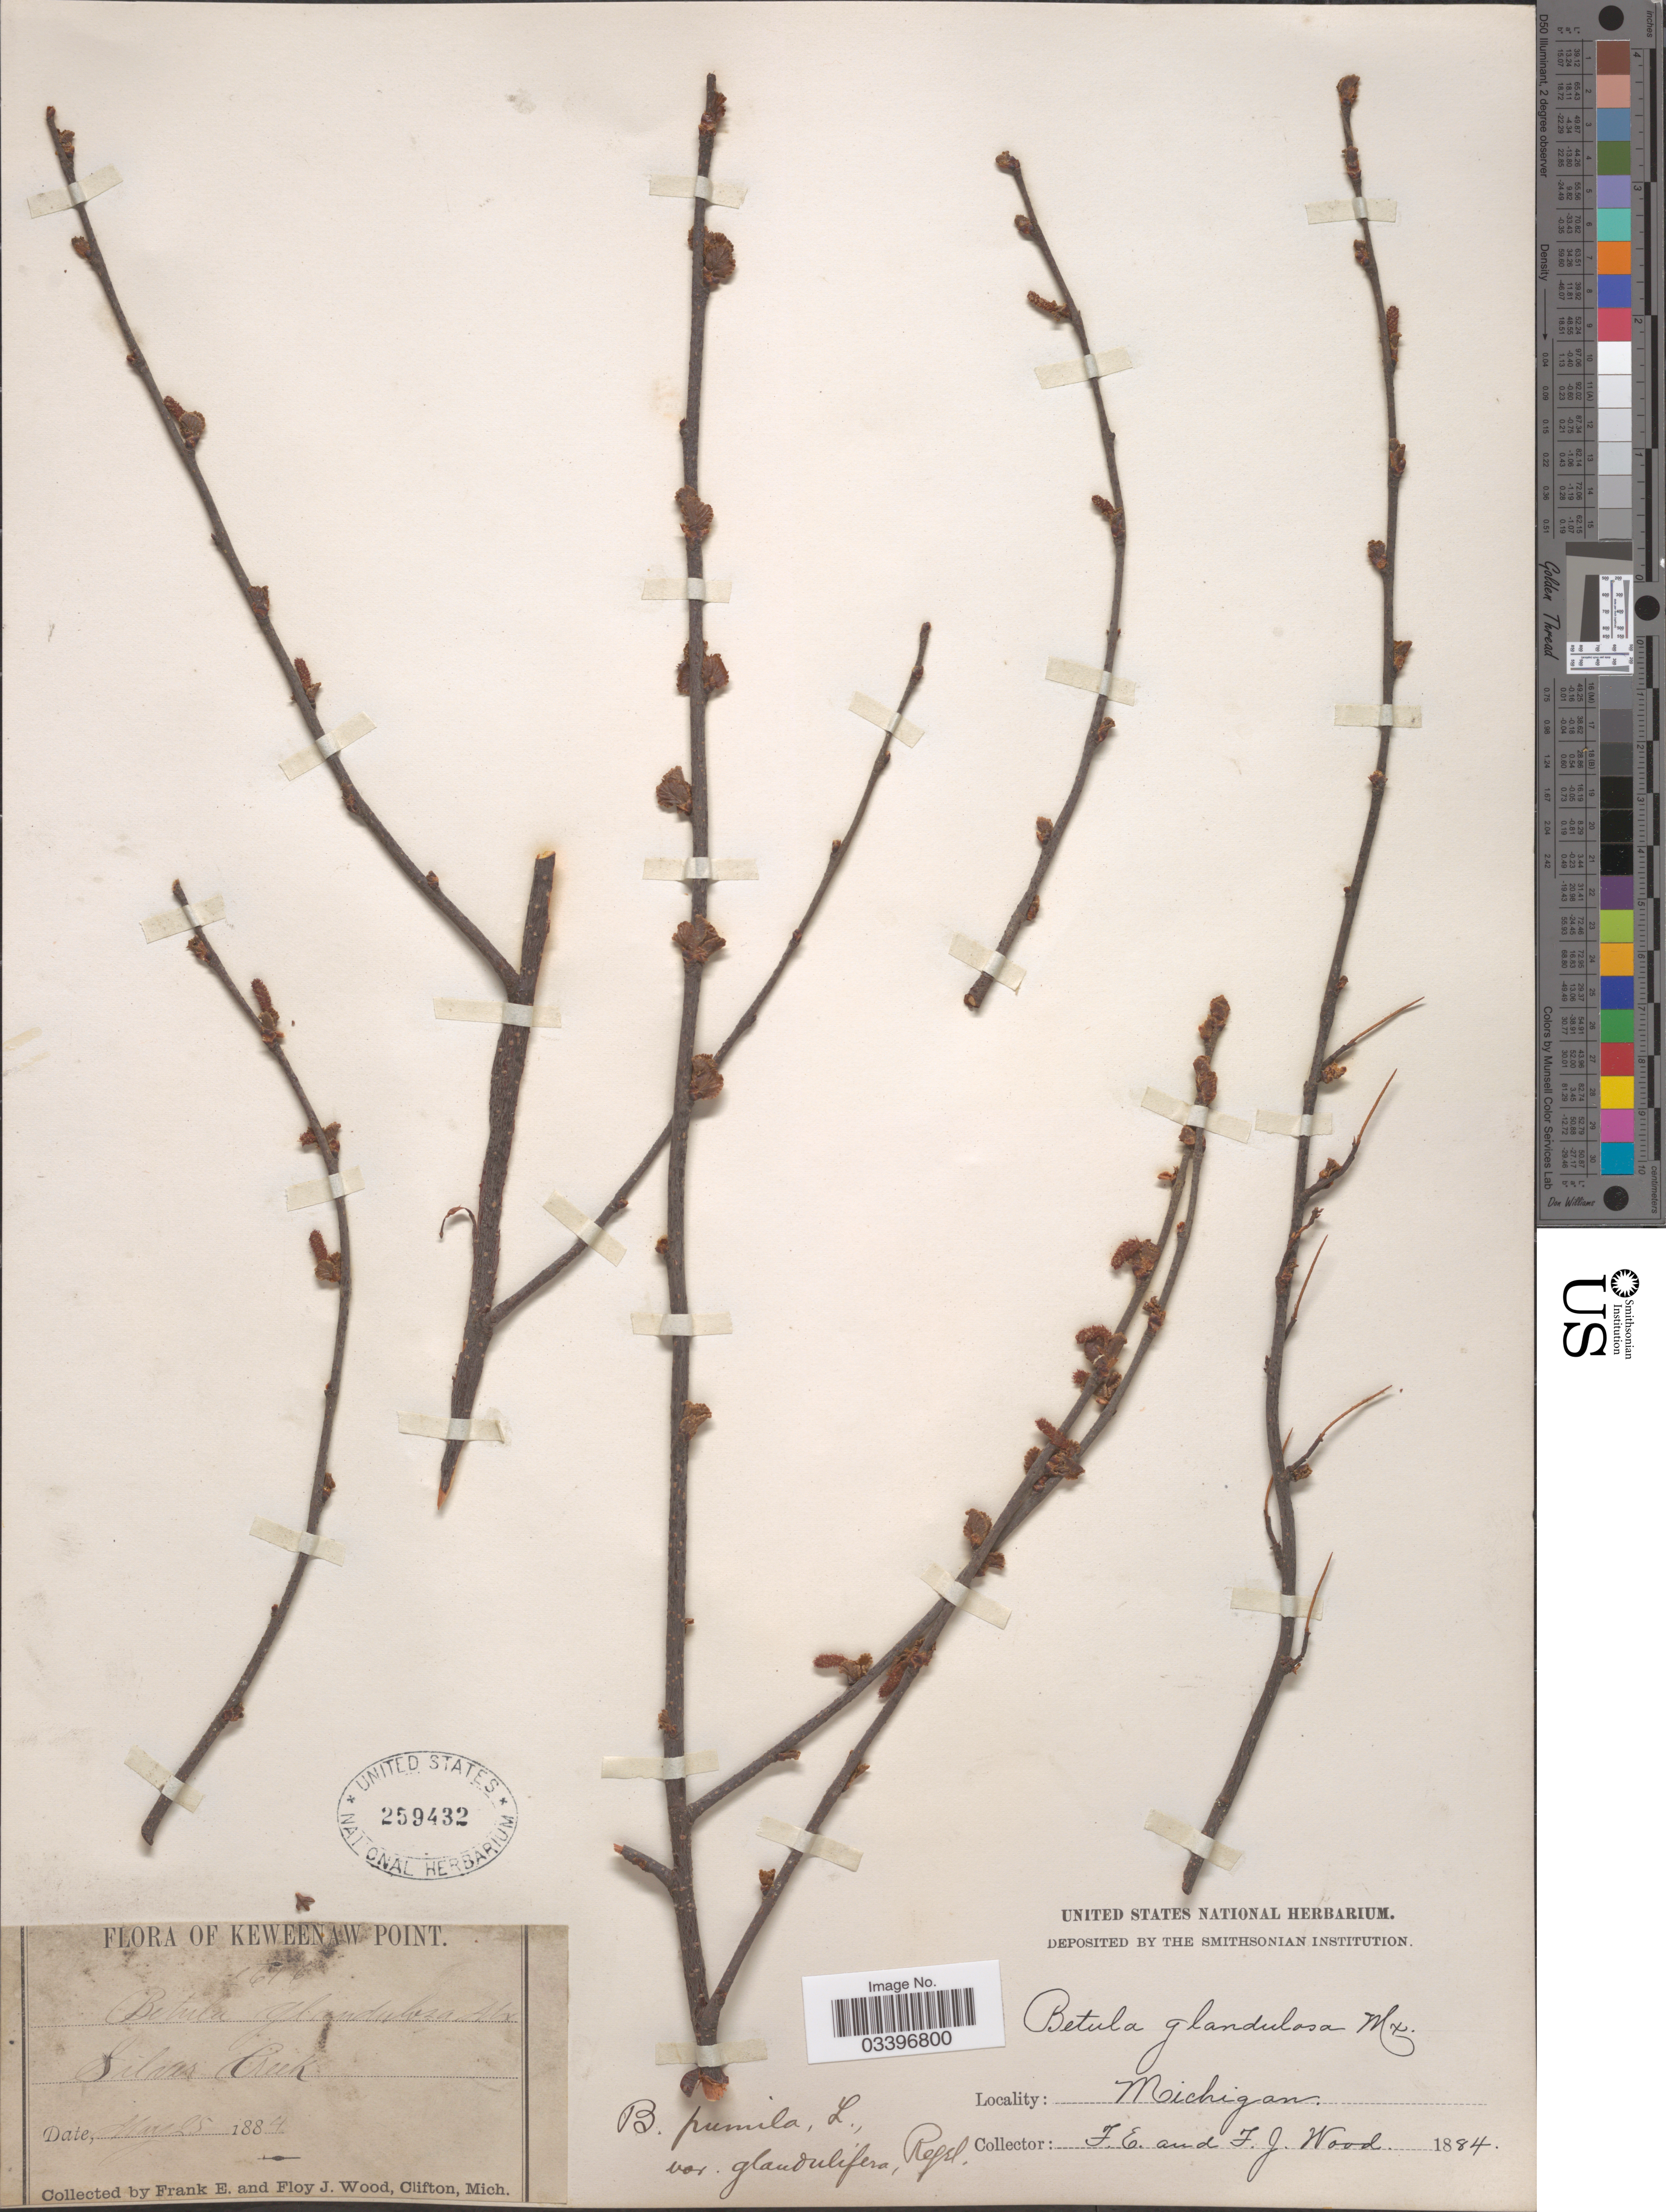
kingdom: Plantae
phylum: Tracheophyta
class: Magnoliopsida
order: Fagales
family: Betulaceae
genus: Betula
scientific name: Betula pumila var. glandulifera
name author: Regel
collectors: F. Wood & F. Wood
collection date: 1884-03-25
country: United States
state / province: Michigan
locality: Keweenaw Point. Silver Creek.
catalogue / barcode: US 259432